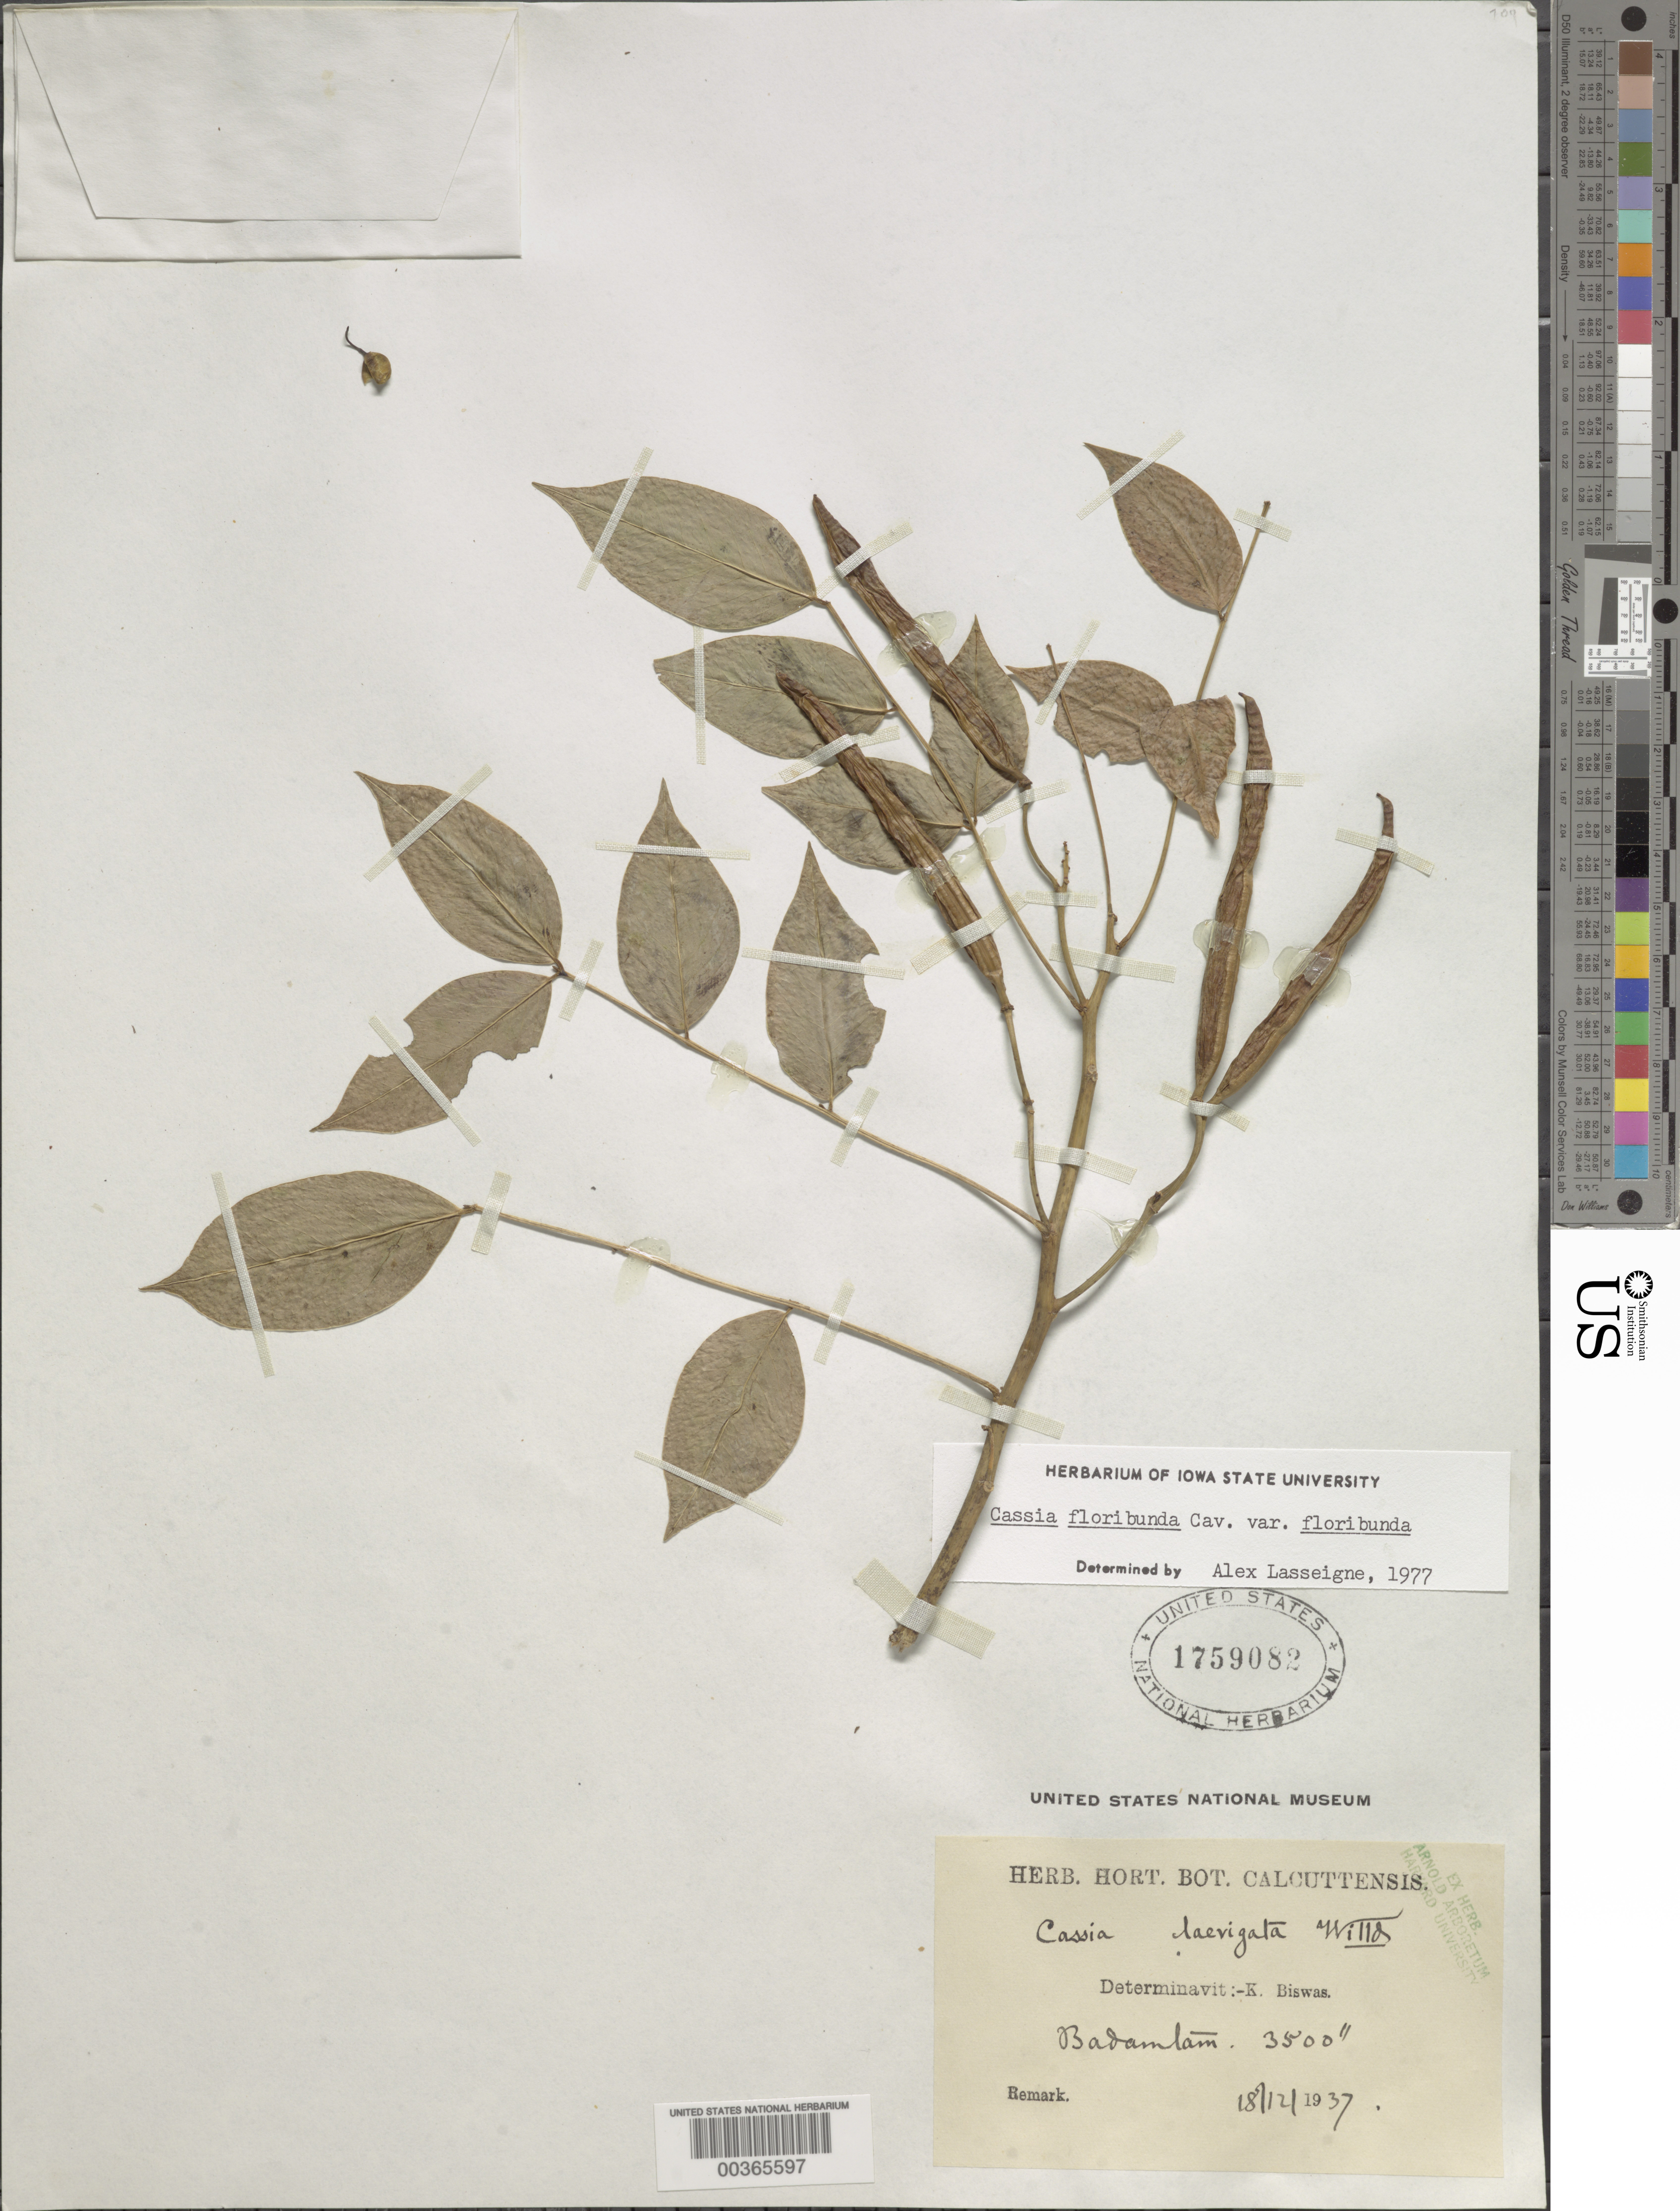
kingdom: Plantae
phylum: Tracheophyta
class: Magnoliopsida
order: Fabales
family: Fabaceae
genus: Senna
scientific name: Senna septemtrionalis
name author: (Viv.) H.S. Irwin & Barneby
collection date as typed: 18 Dec 1937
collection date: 1937-12-18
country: India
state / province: West Bengal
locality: Badamtam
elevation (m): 1067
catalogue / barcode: US 1759082